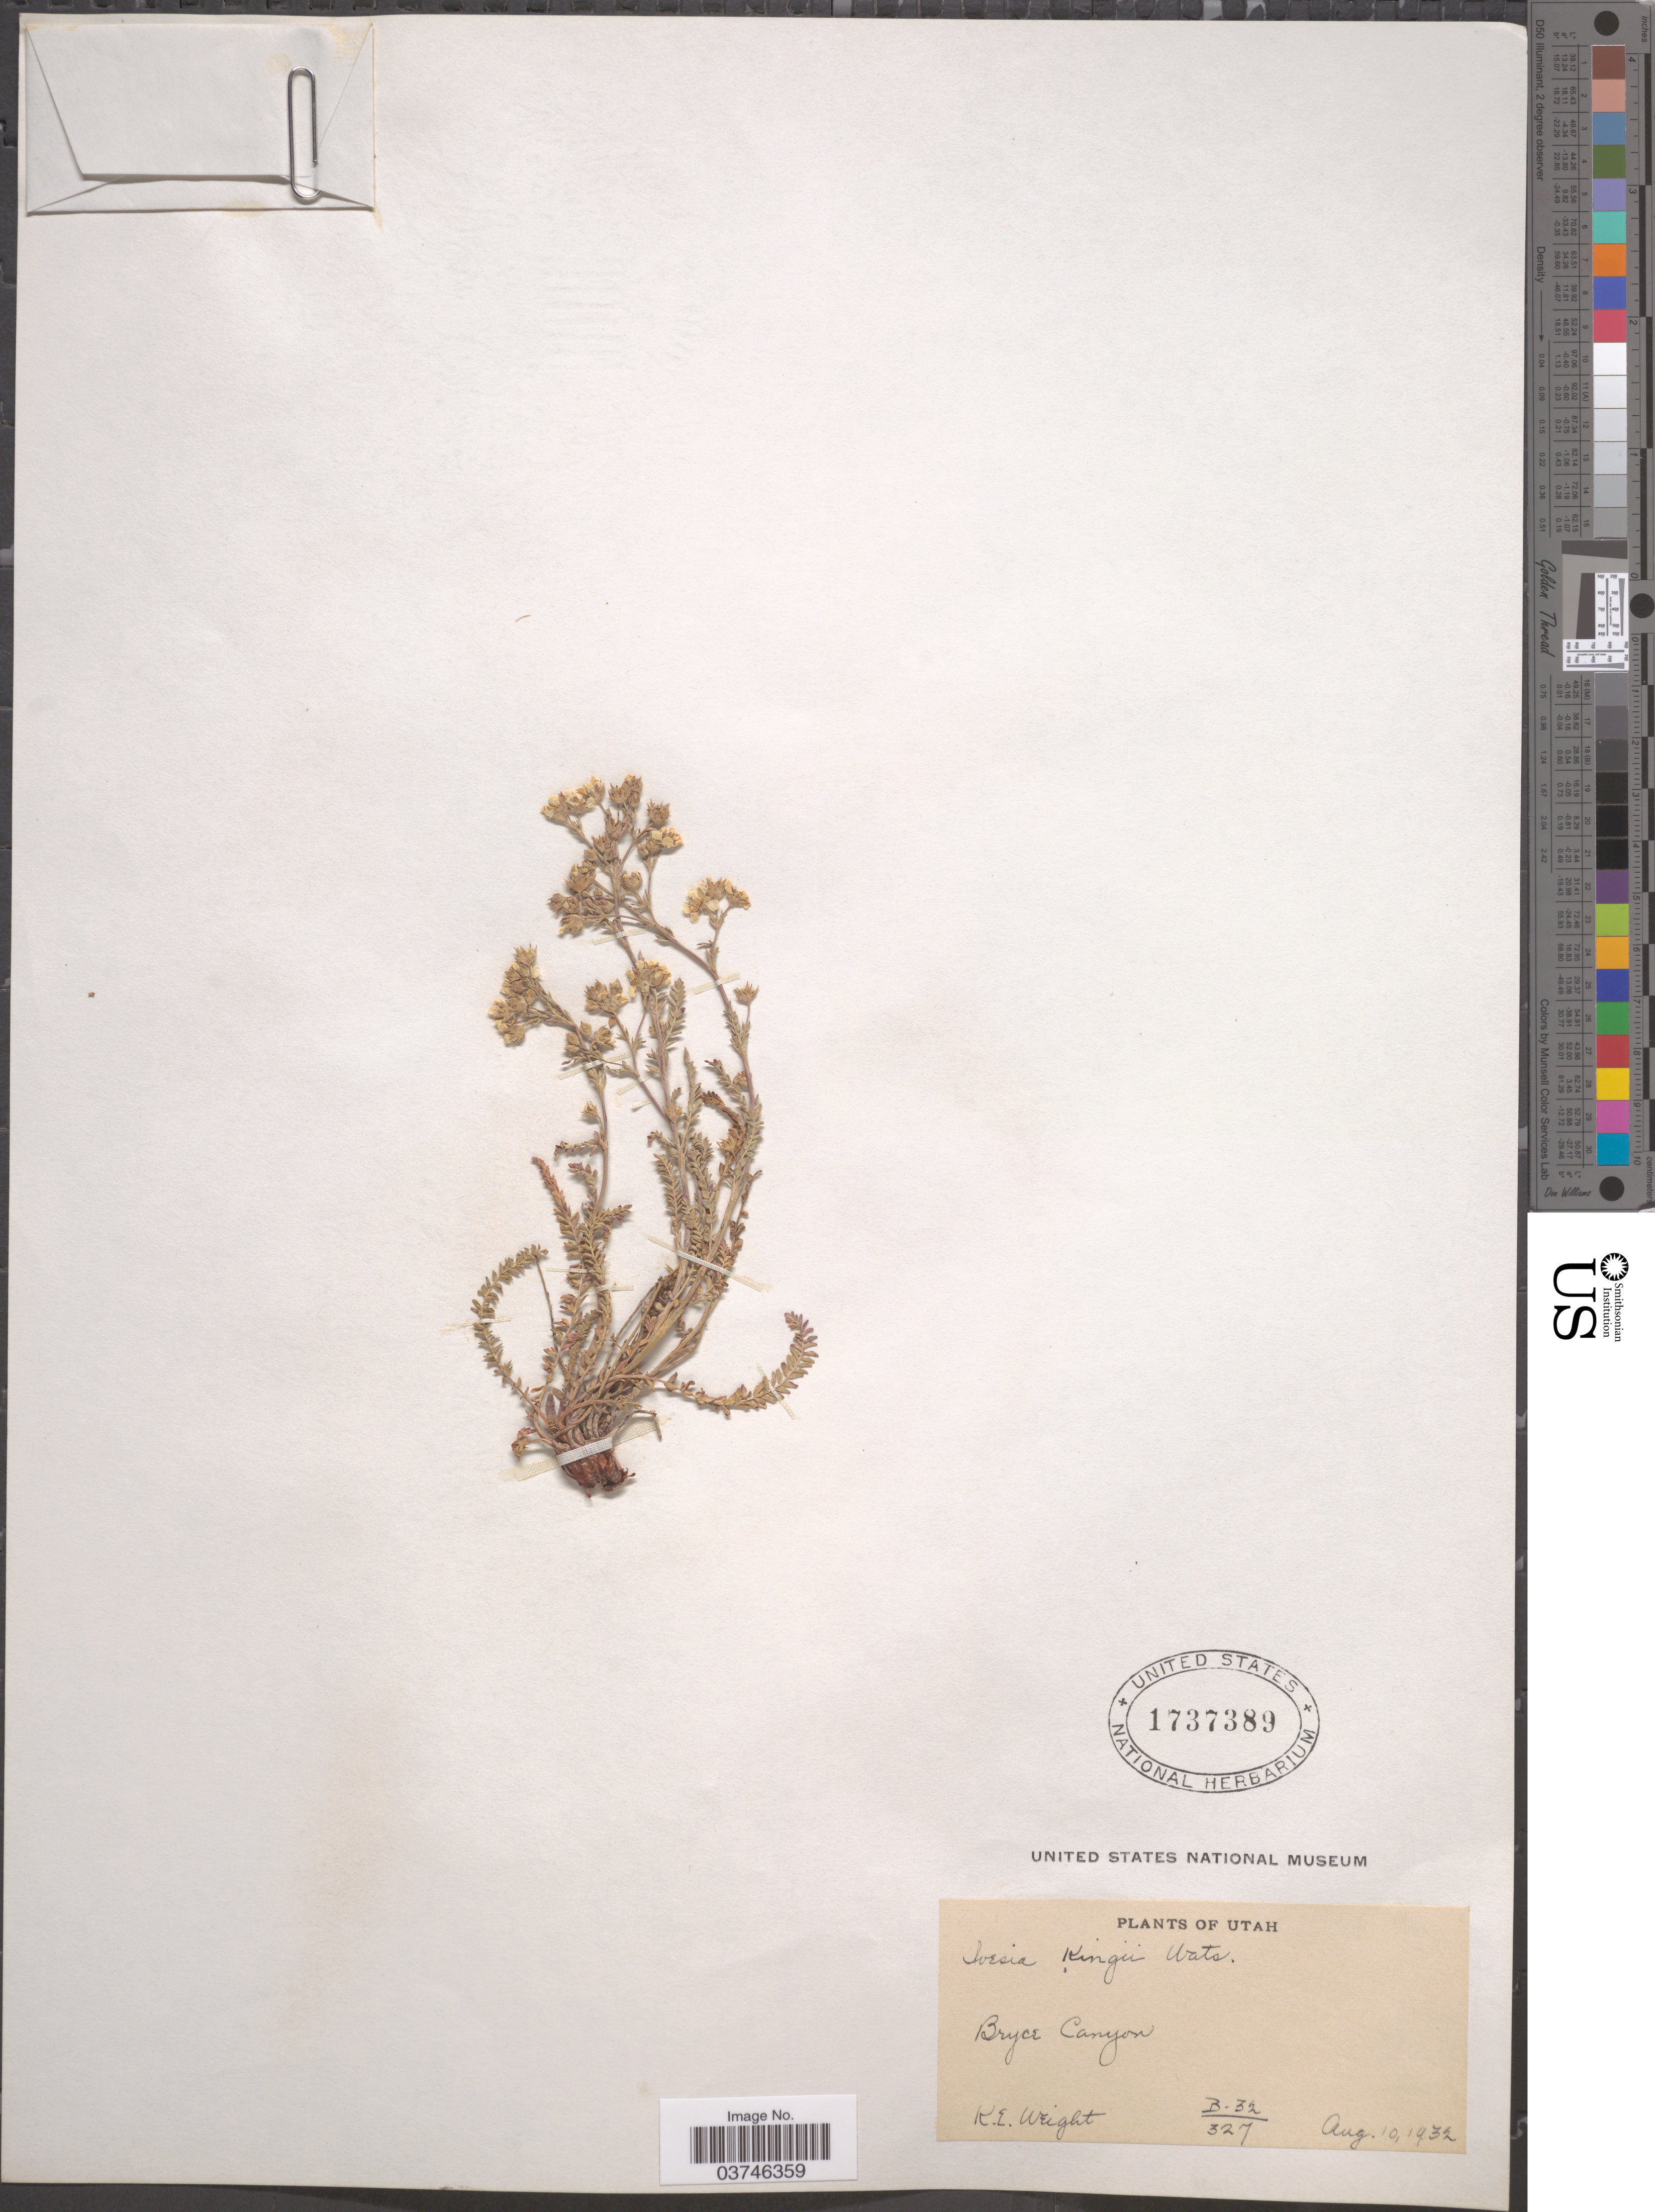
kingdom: Plantae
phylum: Tracheophyta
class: Magnoliopsida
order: Rosales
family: Rosaceae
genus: Potentilla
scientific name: Potentilla kingii var. kingii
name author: (S. Watson) Greene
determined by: Strong, Mark T., (BOT), Smithsonian Institution - National Museum of Natural History (UNITED STATES)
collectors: K. Weight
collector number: B-32/327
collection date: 1932-08-10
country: United States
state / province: Utah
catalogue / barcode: US 1737389